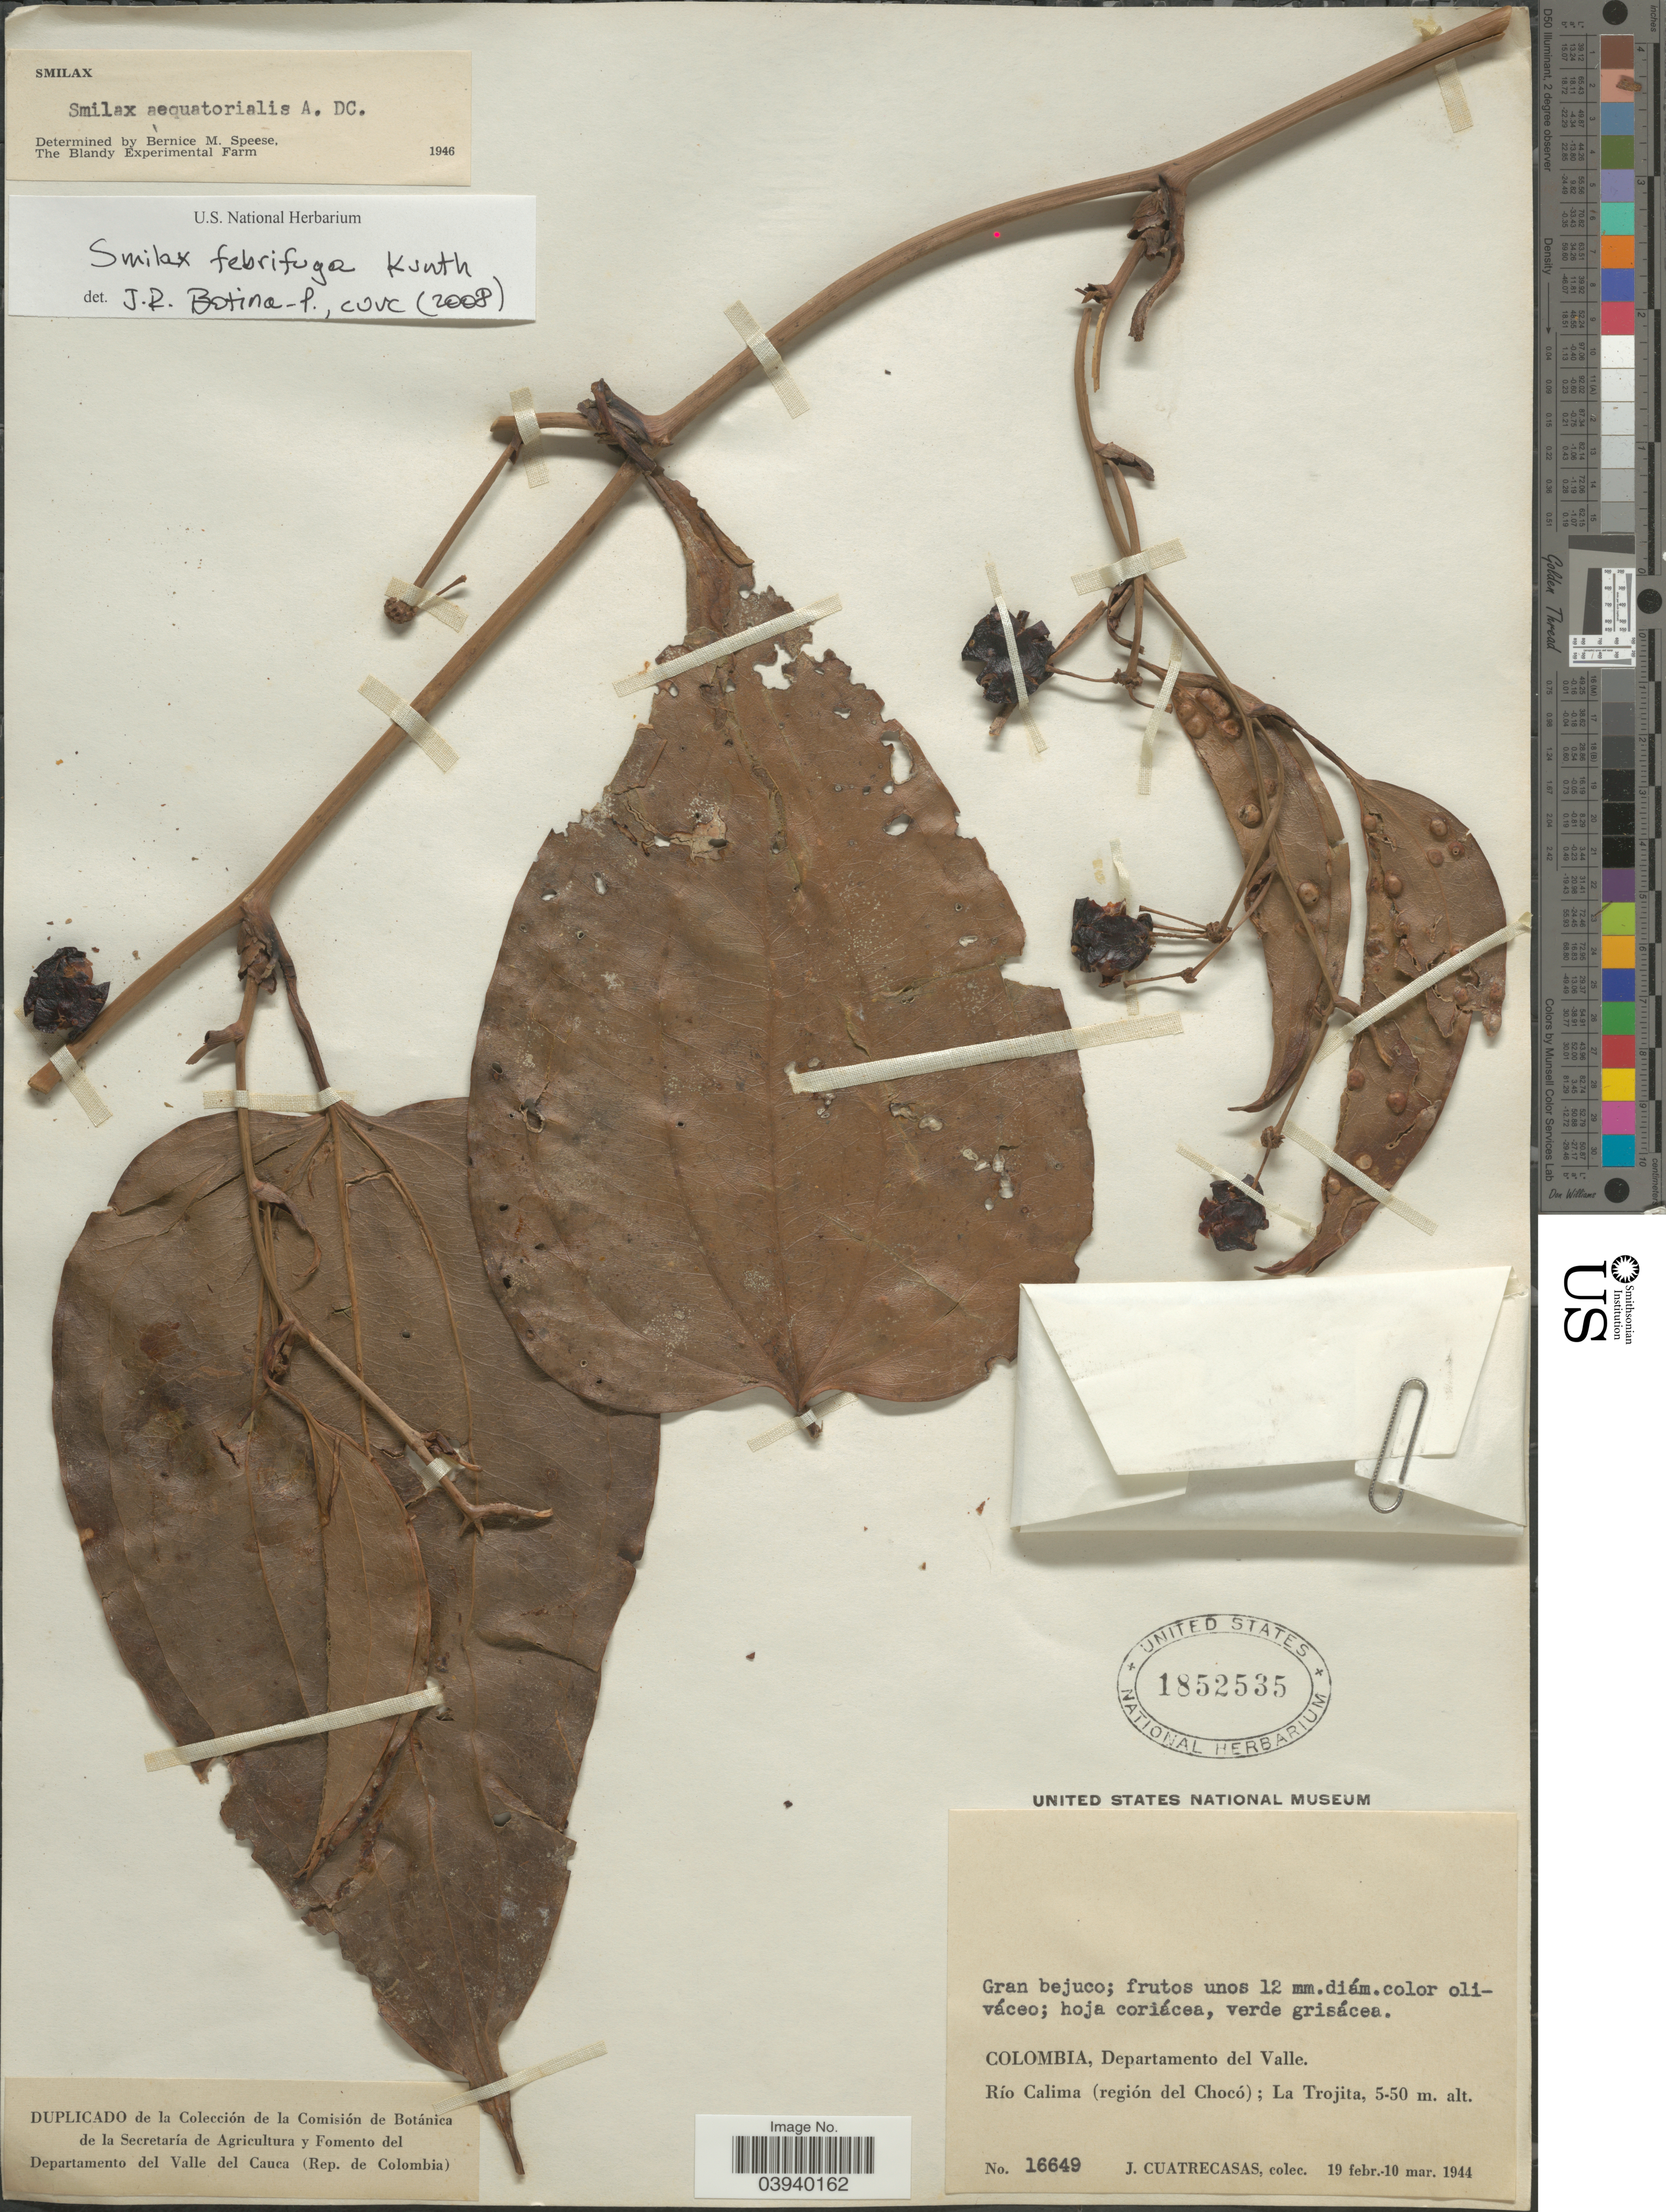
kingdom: Plantae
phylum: Tracheophyta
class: Liliopsida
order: Liliales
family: Smilacaceae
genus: Smilax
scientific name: Smilax febrifuga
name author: Kunth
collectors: J. Cuatrecasas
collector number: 16649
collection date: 1944-02-19/1944-03-10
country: Colombia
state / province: Valle del Cauca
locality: Departamento del Valle. Río Calima (region del Chocó); La Trojita.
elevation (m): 5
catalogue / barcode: US 1852535